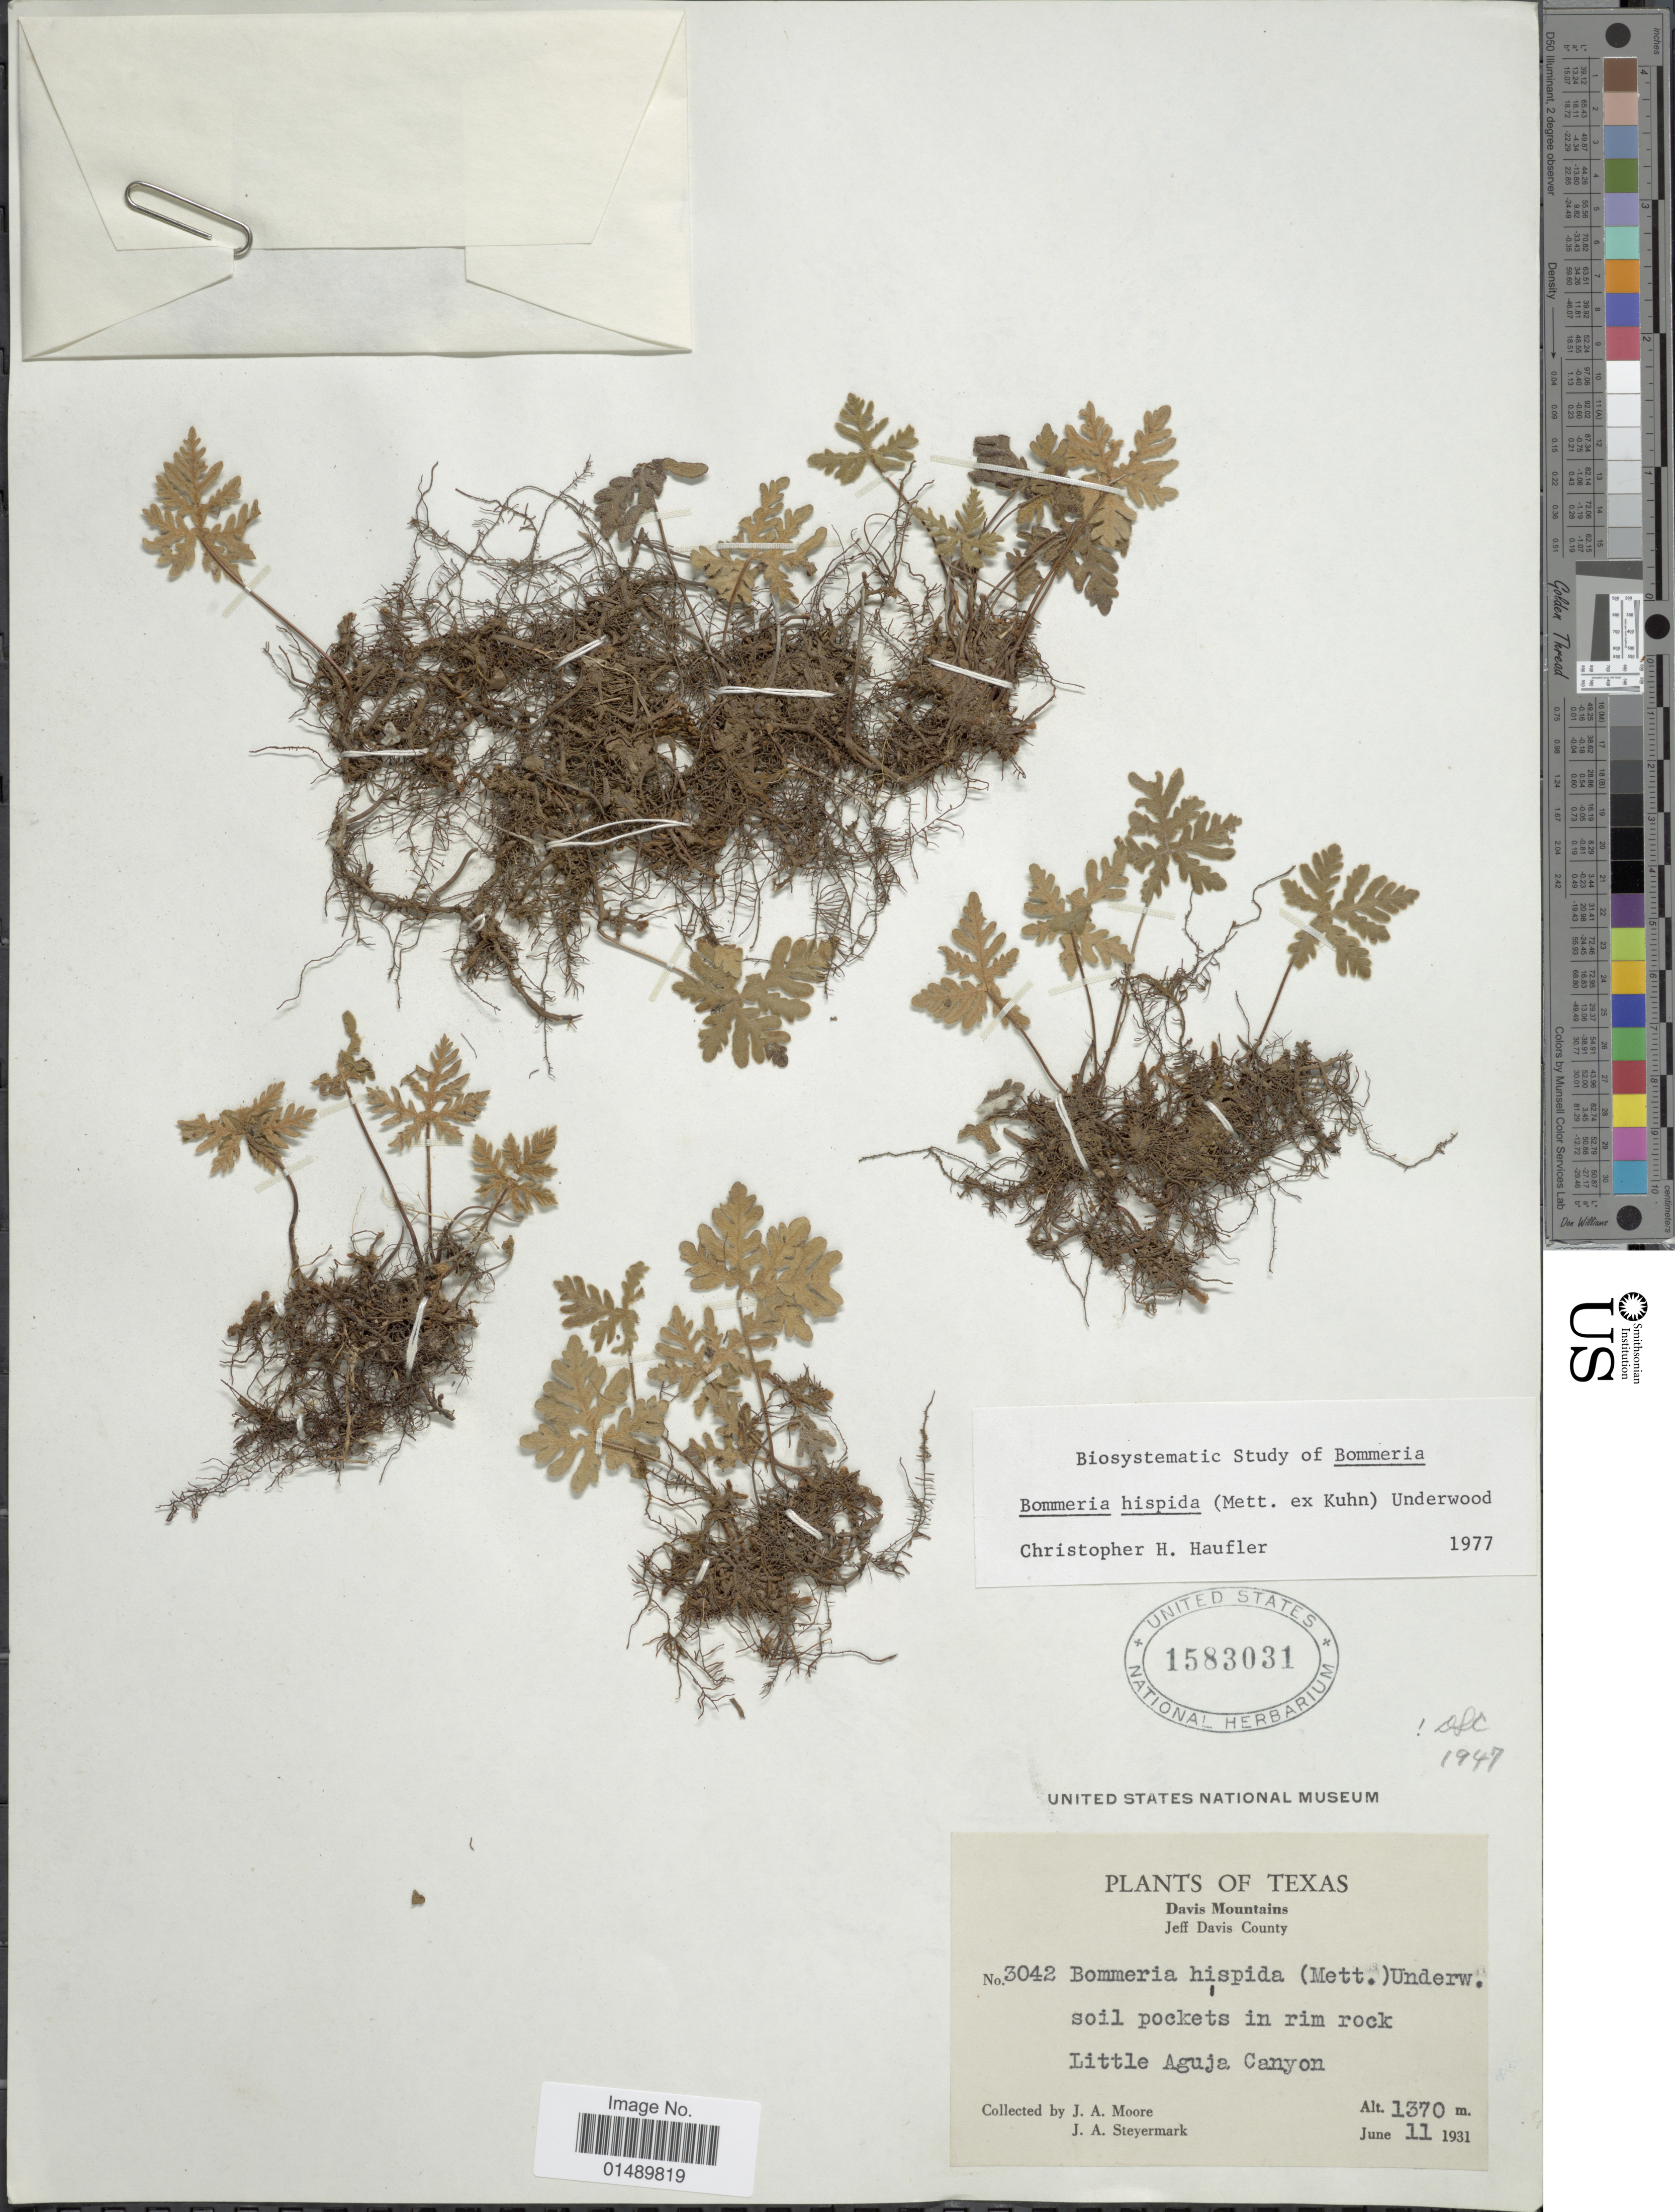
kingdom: Plantae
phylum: Tracheophyta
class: Polypodiopsida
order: Polypodiales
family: Pteridaceae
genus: Bommeria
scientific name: Bommeria hispida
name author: (Mett. ex Kuhn) Underw.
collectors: J. A. Moore & J. Steyermark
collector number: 3042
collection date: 1931-06-11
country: United States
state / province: Texas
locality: Texas, Davis Mountains, Jeff Davis County, Little Aguja Canyon.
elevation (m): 1370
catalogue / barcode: US 1583031